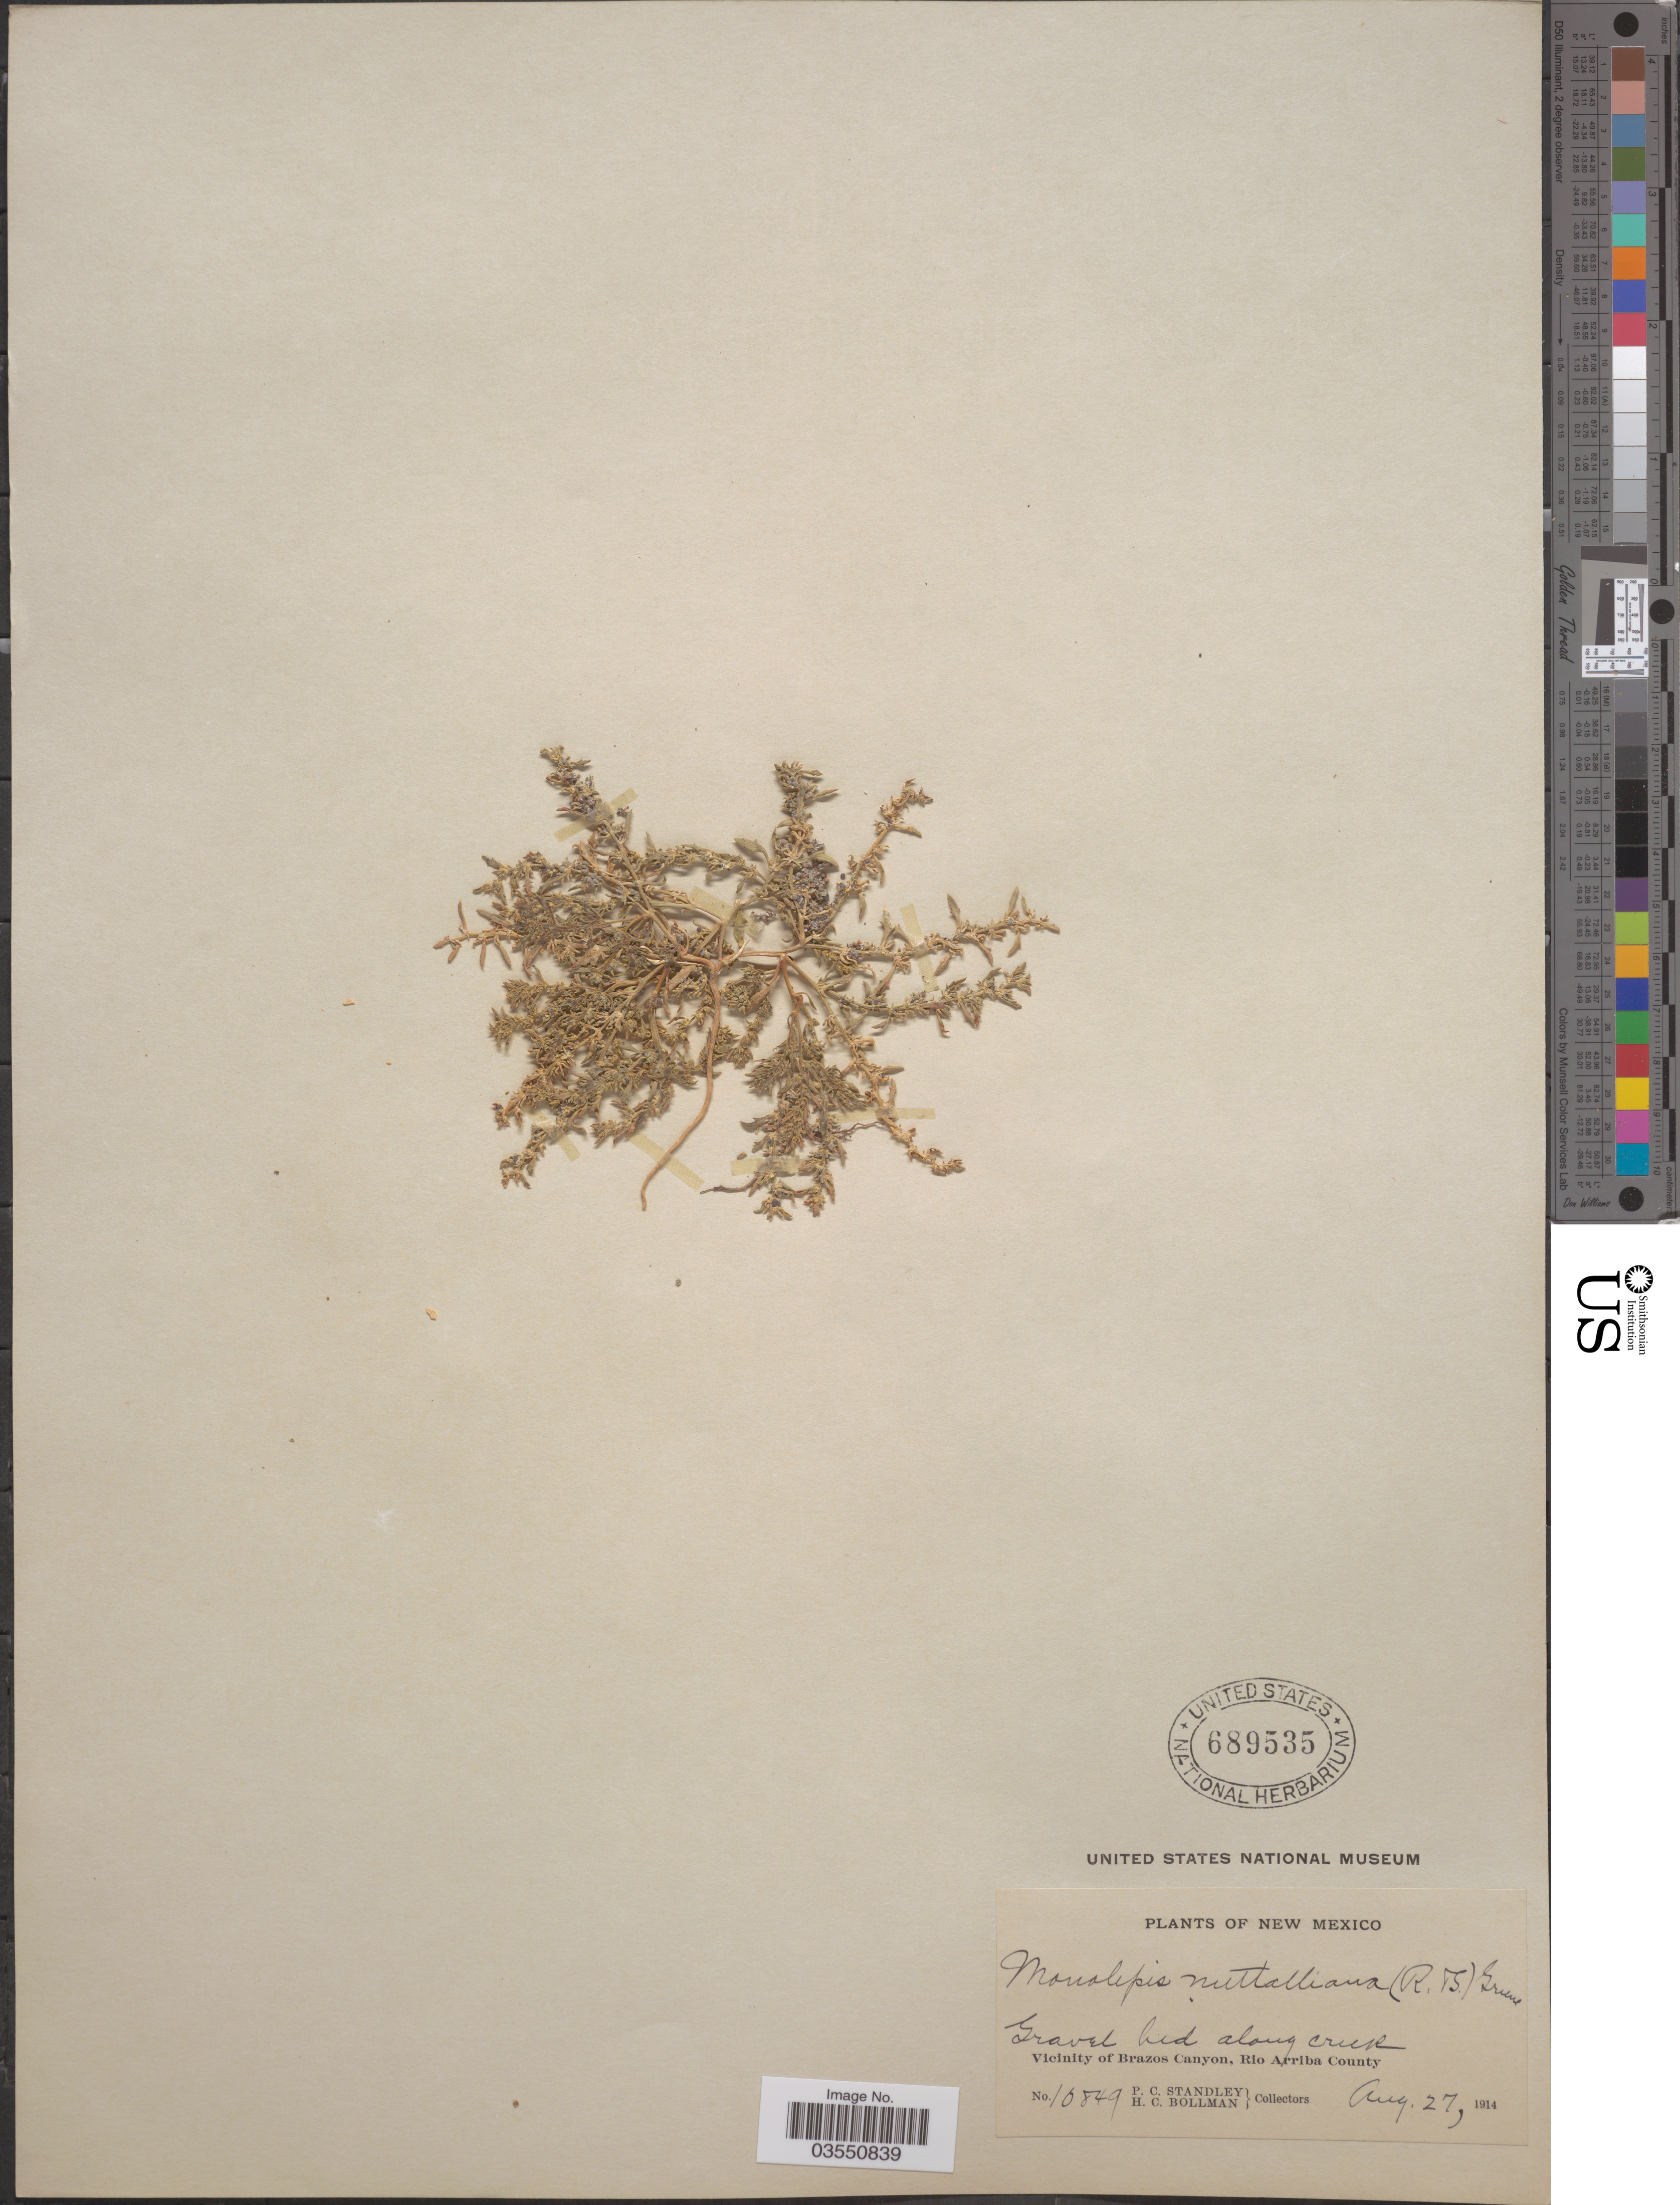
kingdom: Plantae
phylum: Tracheophyta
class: Magnoliopsida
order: Caryophyllales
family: Amaranthaceae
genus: Blitum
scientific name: Blitum nuttallianum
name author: Schult.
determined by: U.S. National Herbarium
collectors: P. C. Standley & H. C. Bollman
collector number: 10849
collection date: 1914-08-27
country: United States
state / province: New Mexico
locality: Gravel bed along creek. Vicinity of Brazos Canyon, Rio Arriba County.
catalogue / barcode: US 689535